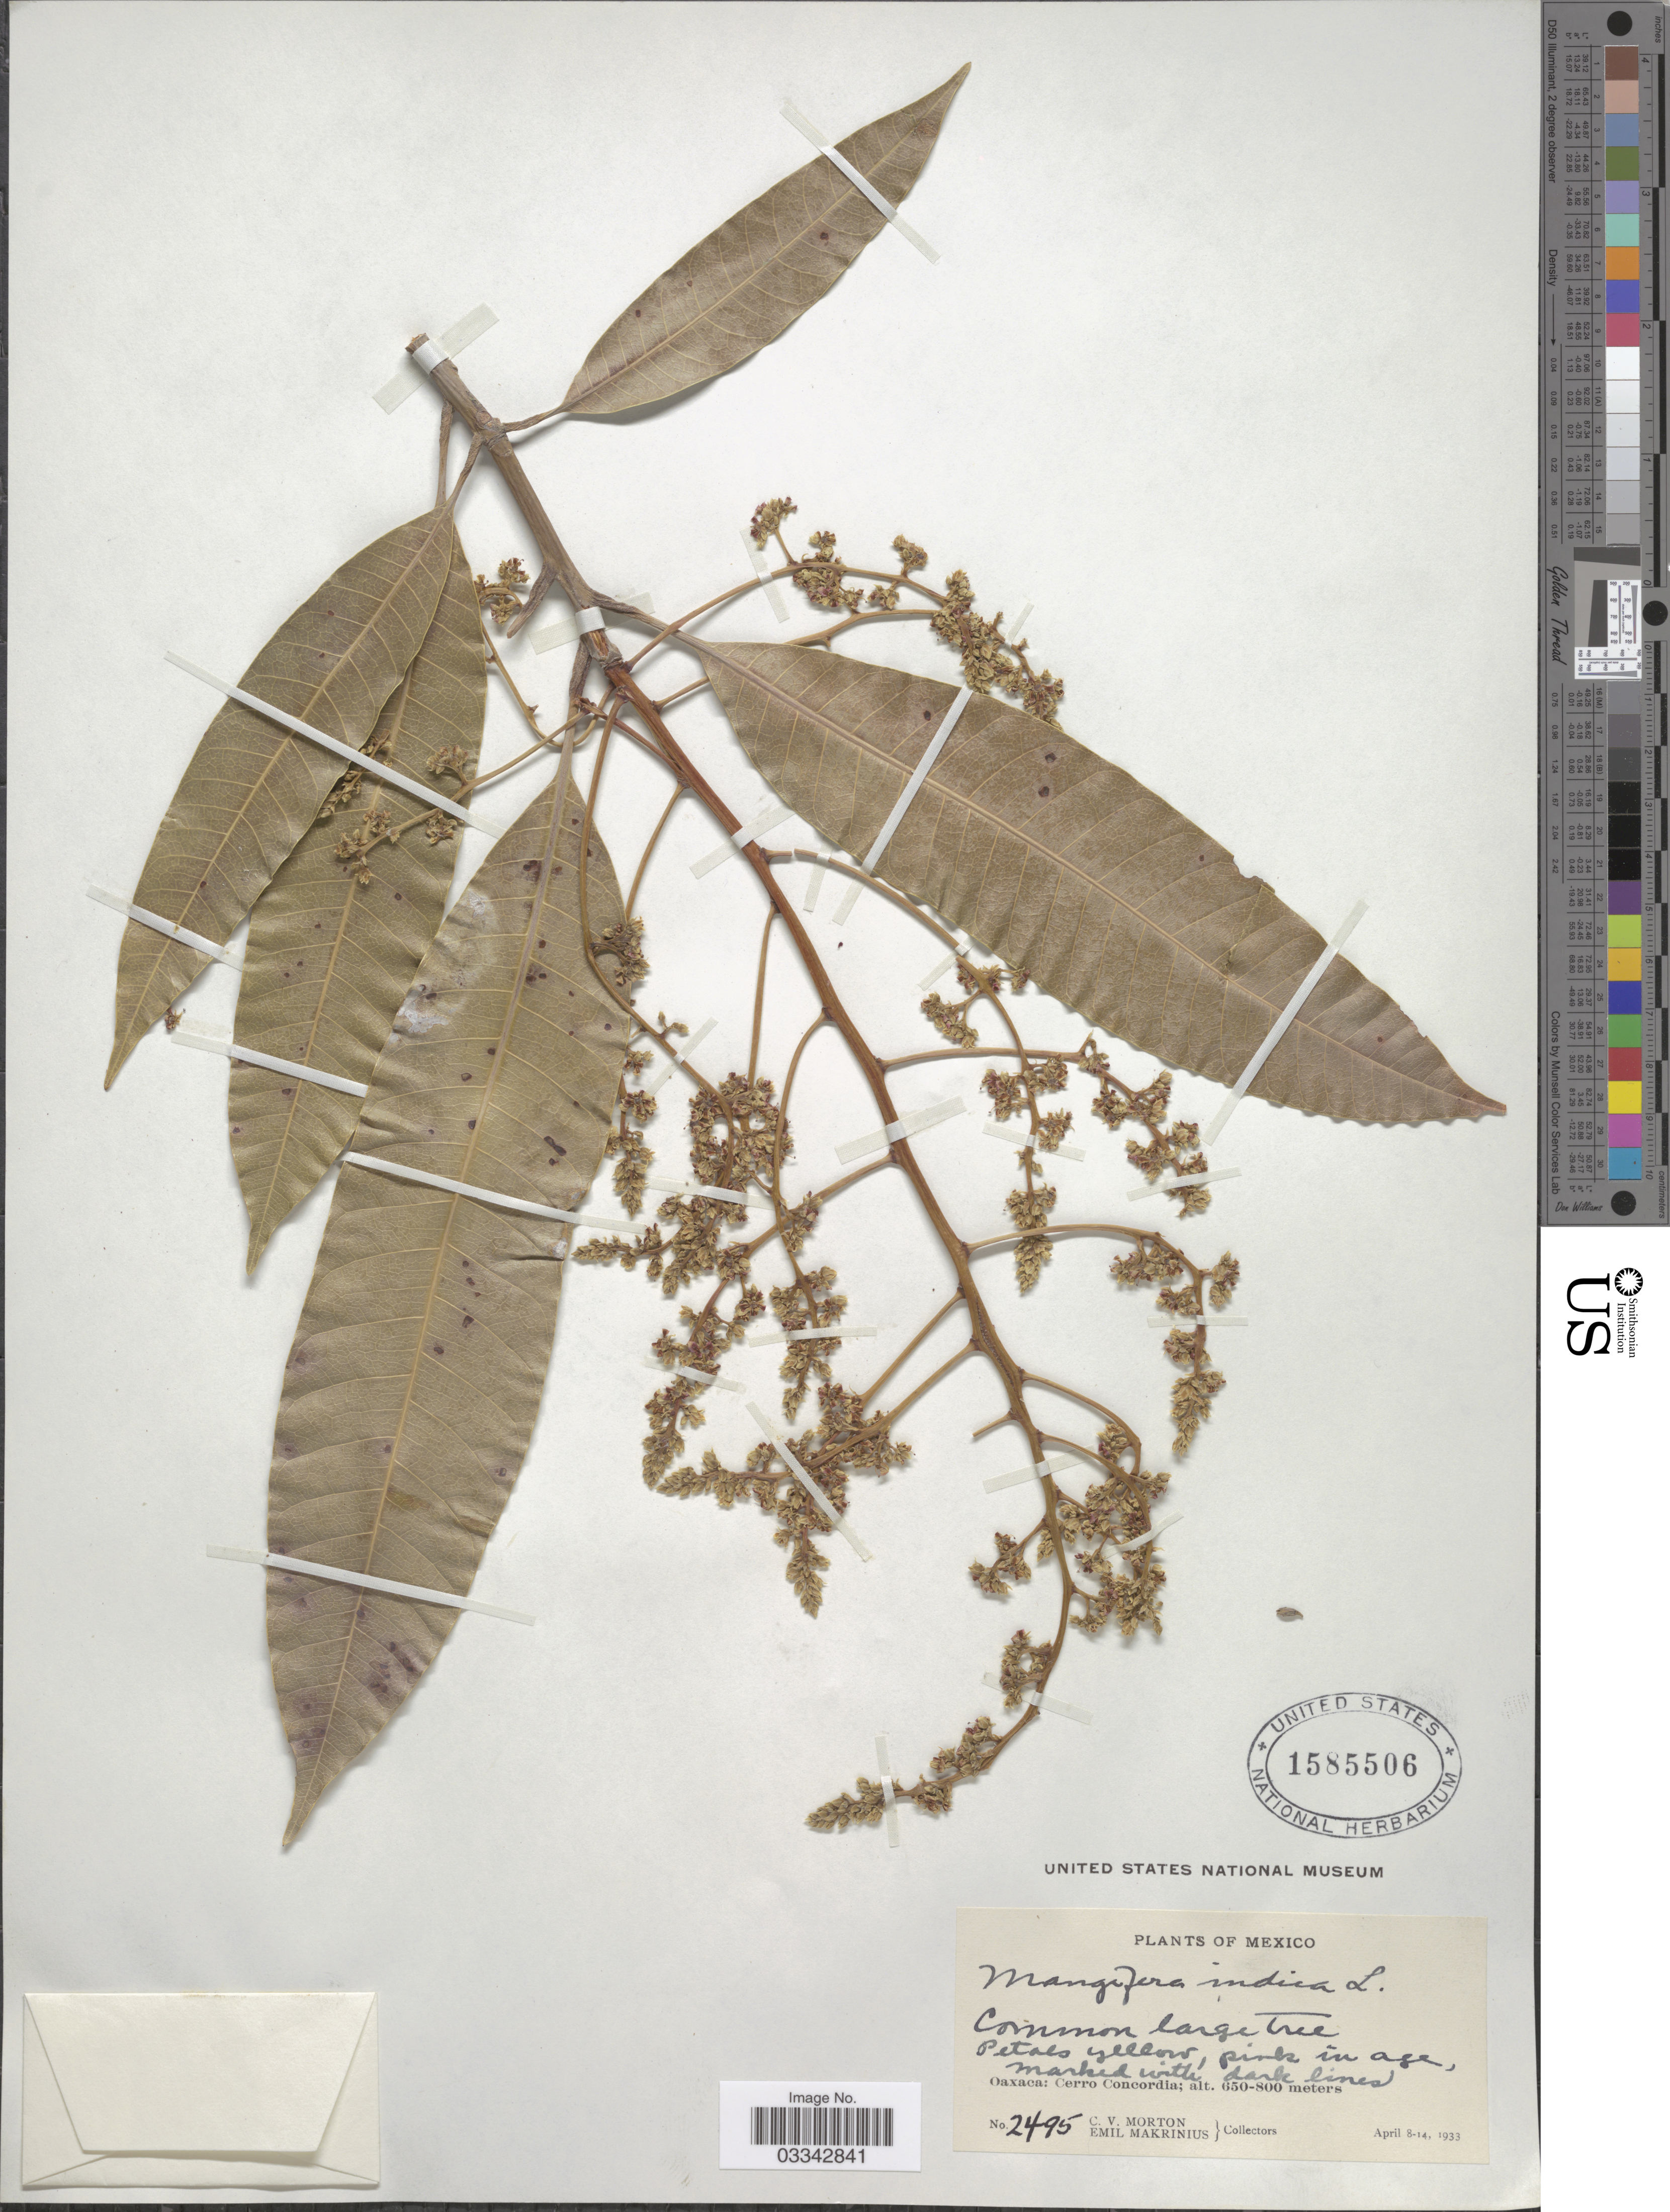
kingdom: Plantae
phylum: Tracheophyta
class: Magnoliopsida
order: Sapindales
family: Anacardiaceae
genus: Mangifera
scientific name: Mangifera indica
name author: L.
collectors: C. V. Morton & E. Makrinius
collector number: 2495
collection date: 1933-04-08/1933-04-14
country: Mexico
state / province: Oaxaca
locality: Cerro Concordia.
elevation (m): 650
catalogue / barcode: US 1585506